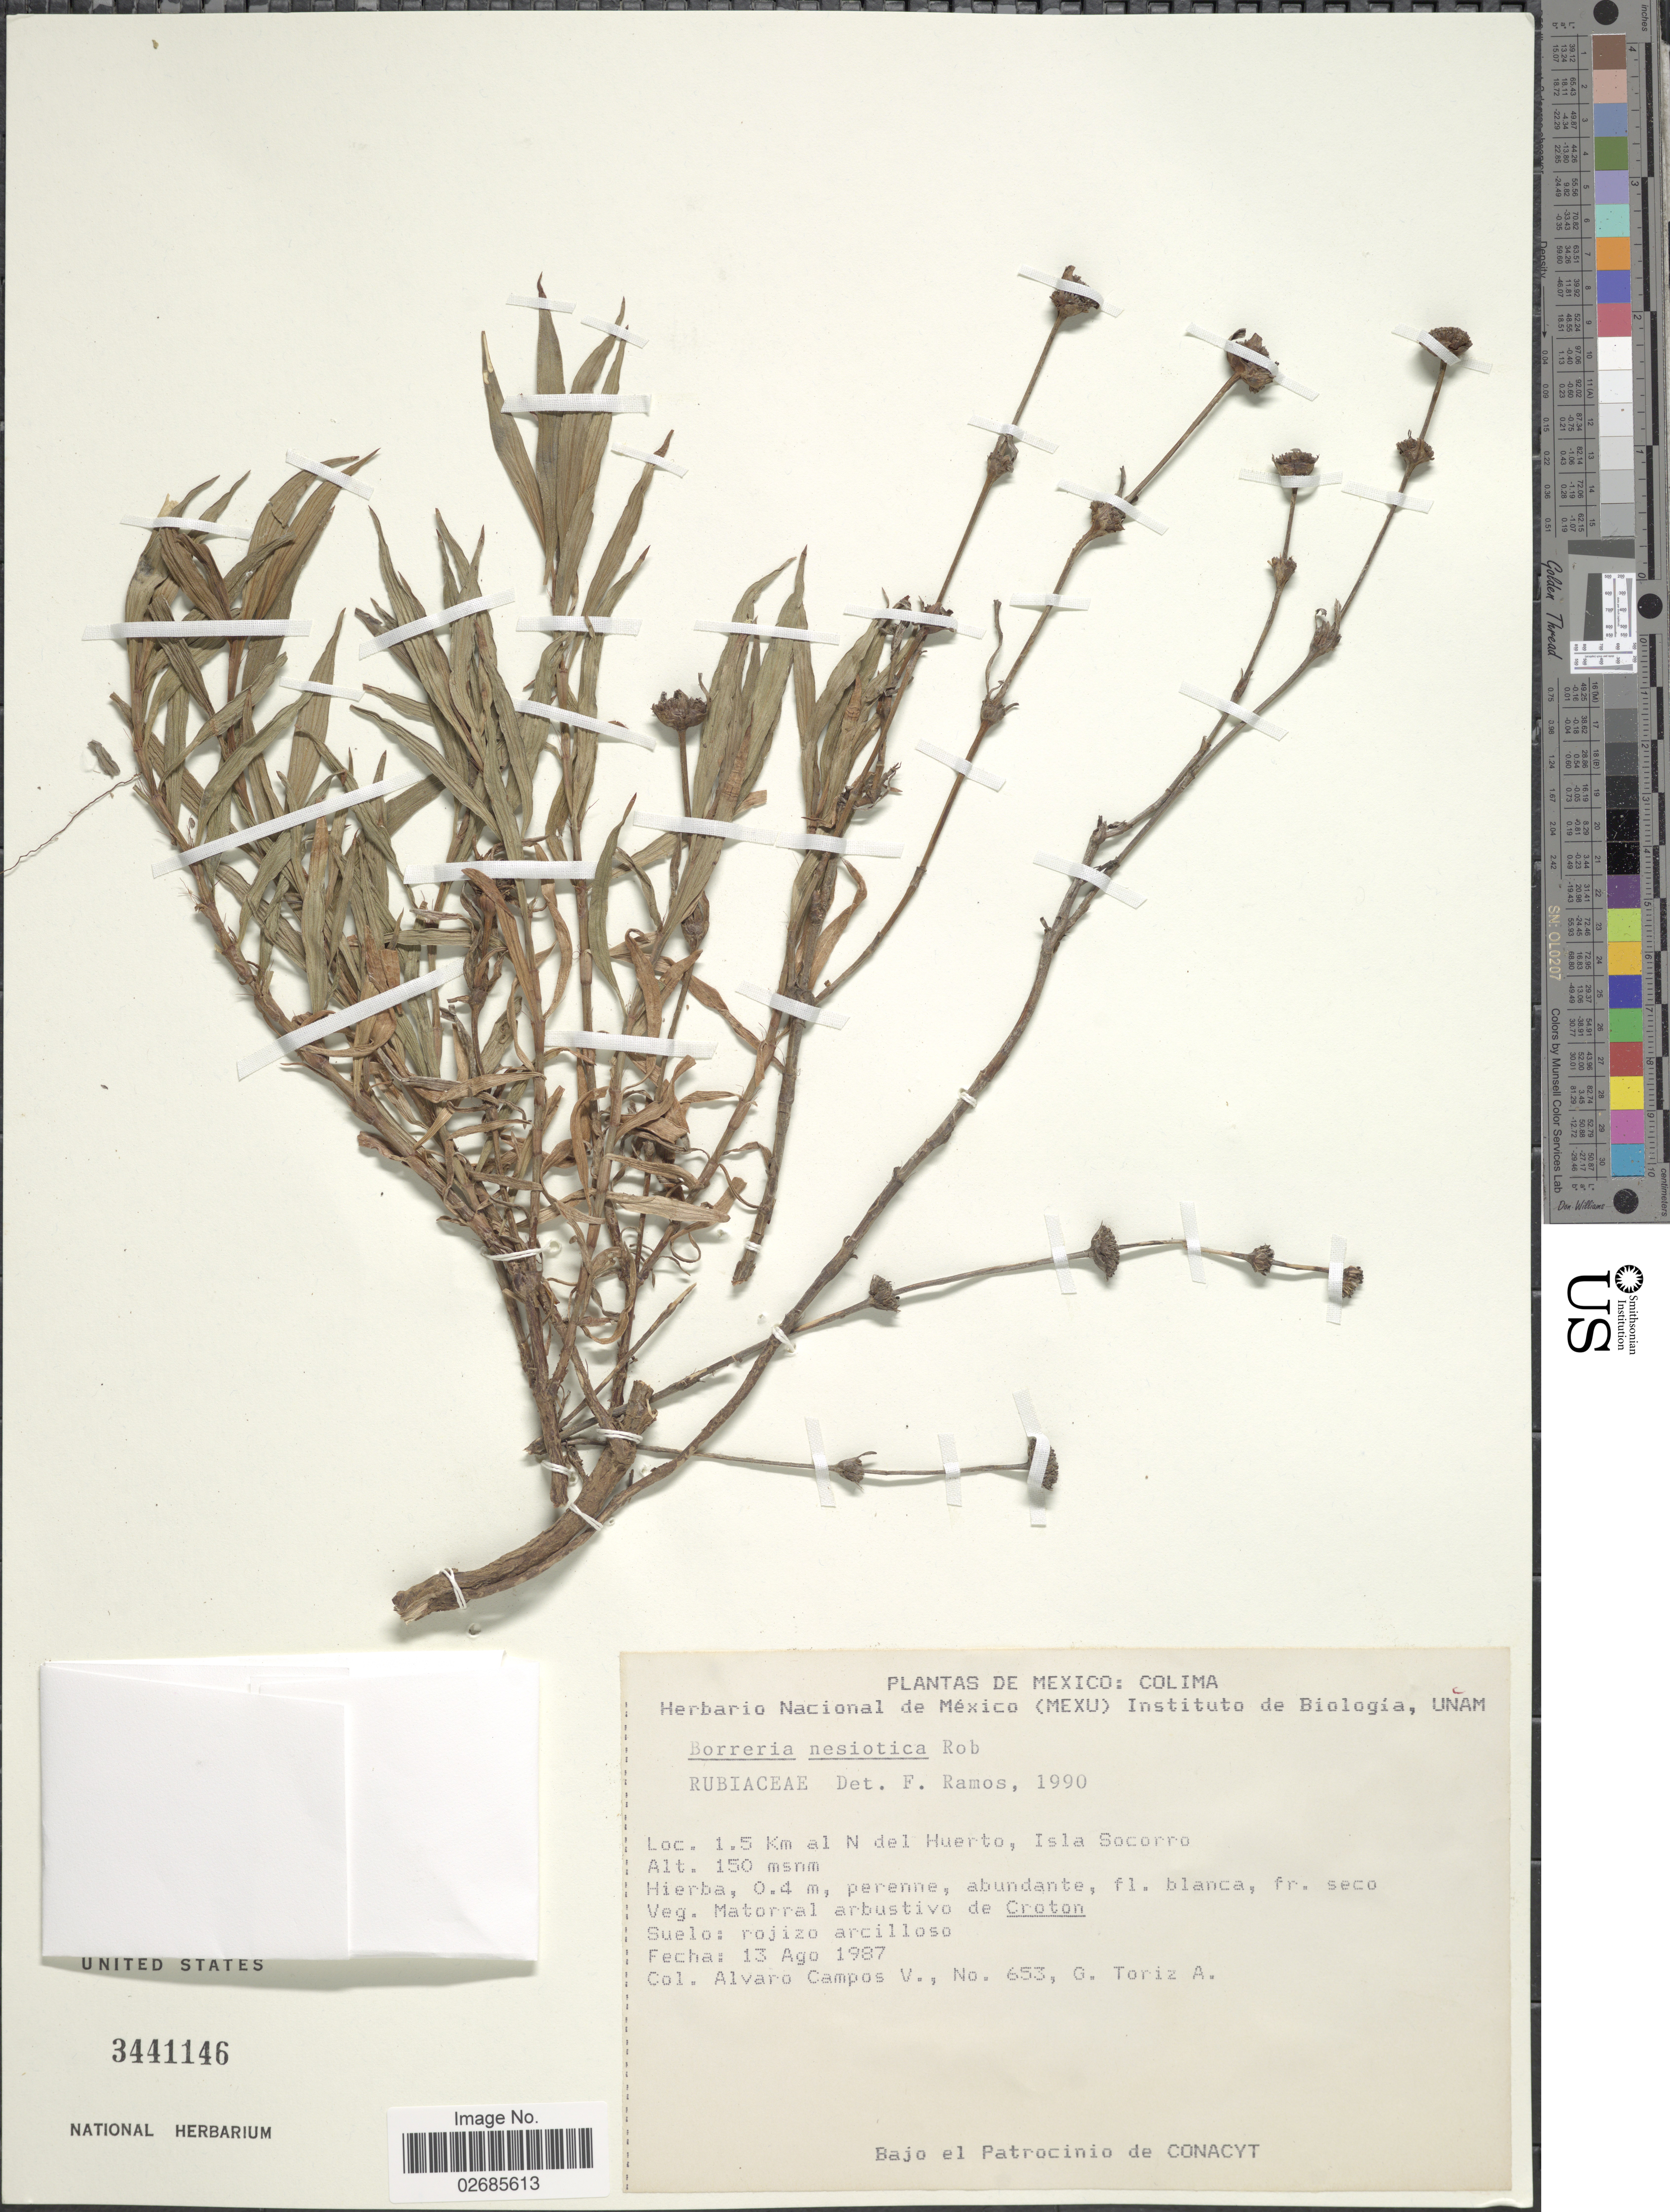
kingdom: Plantae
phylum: Tracheophyta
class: Magnoliopsida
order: Gentianales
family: Rubiaceae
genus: Borreria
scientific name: Borreria nesiotica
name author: B.L. Rob.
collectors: A. Campos V. & G. Toriz A.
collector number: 653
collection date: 1987-08-13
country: Mexico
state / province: Colima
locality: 1.5 Km al N del Huerto, Isla Socorro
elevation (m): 150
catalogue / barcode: US 3441146